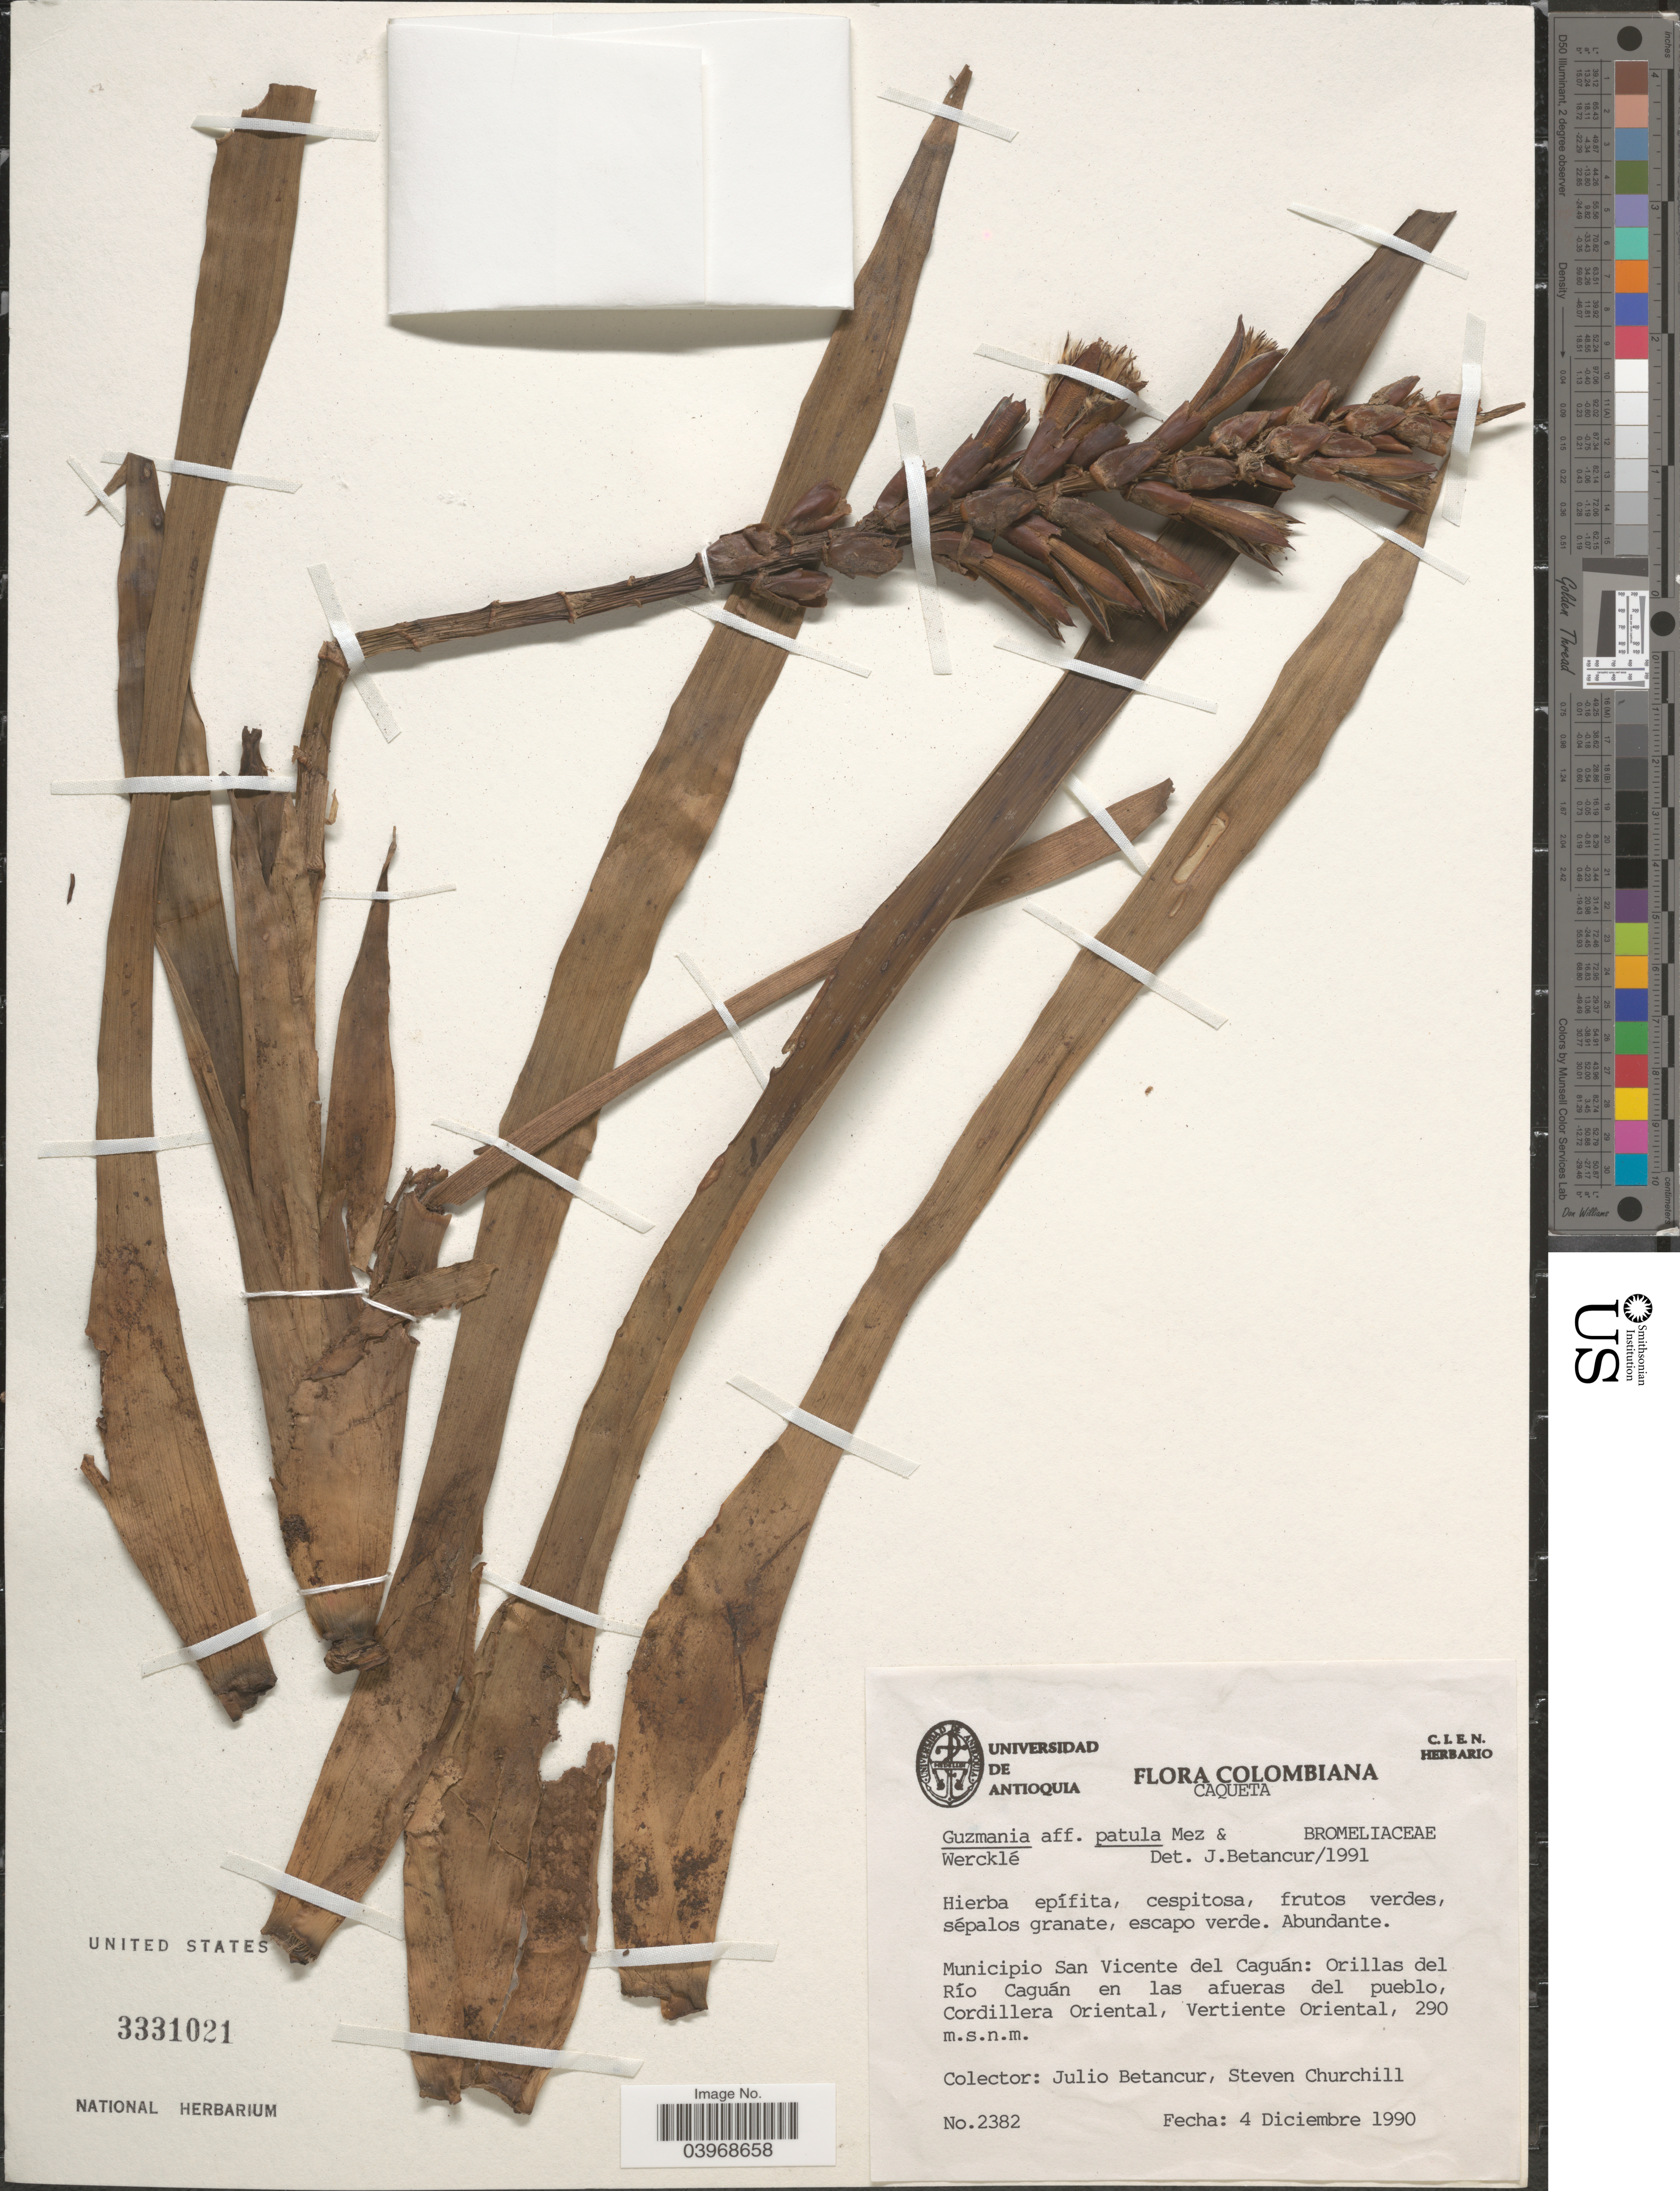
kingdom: Plantae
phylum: Tracheophyta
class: Liliopsida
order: Poales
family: Bromeliaceae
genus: Guzmania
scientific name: Guzmania patula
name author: Mez & Wercklé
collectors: J. Betancur & S. Churchill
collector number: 2382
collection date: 1990-12-04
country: Colombia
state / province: Caquetá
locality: Municipio San Vicente del Caguán: Orillas del Río Caguán en las afueras del pueblo, Cordillera Oriental, Vertiente Oriental.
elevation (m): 290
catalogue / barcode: US 3331021